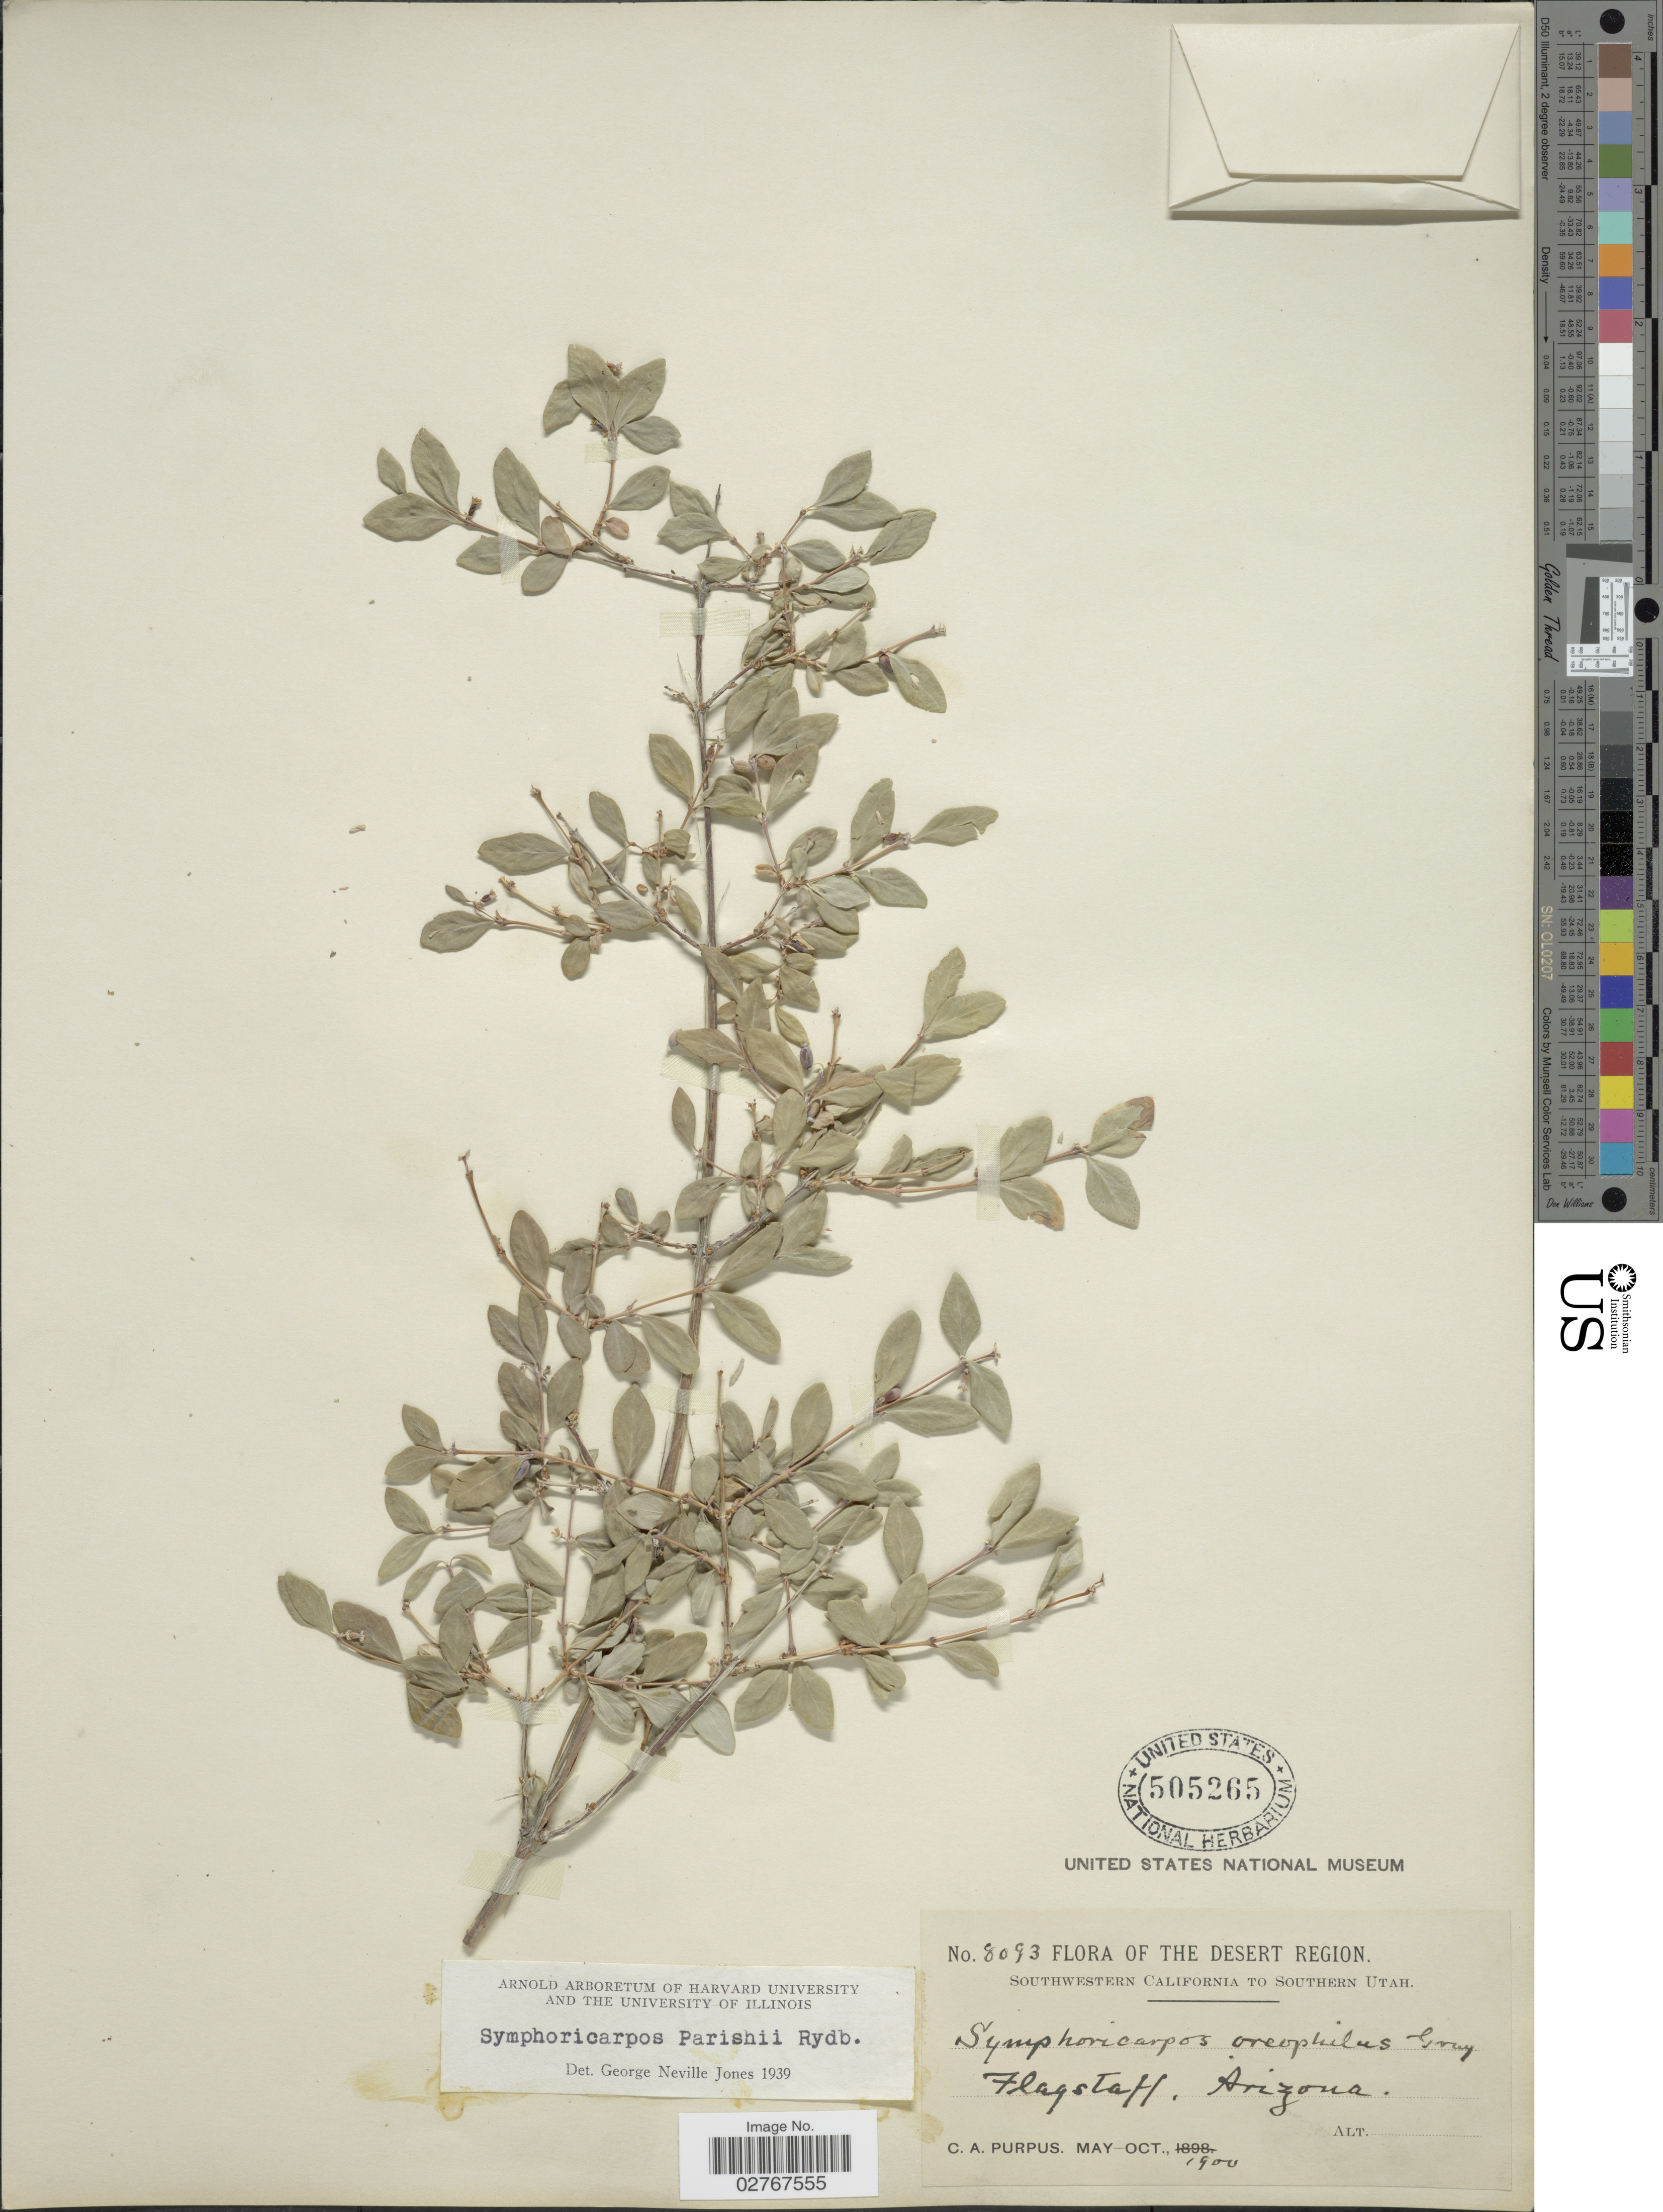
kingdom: Plantae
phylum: Tracheophyta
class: Magnoliopsida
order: Dipsacales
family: Caprifoliaceae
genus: Symphoricarpos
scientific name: Symphoricarpos parishii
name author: Rydb.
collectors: C. A. Purpus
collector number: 8093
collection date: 1900-05/1900-10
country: United States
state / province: Arizona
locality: Desert Region, Flagstaff.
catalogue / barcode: US 505265